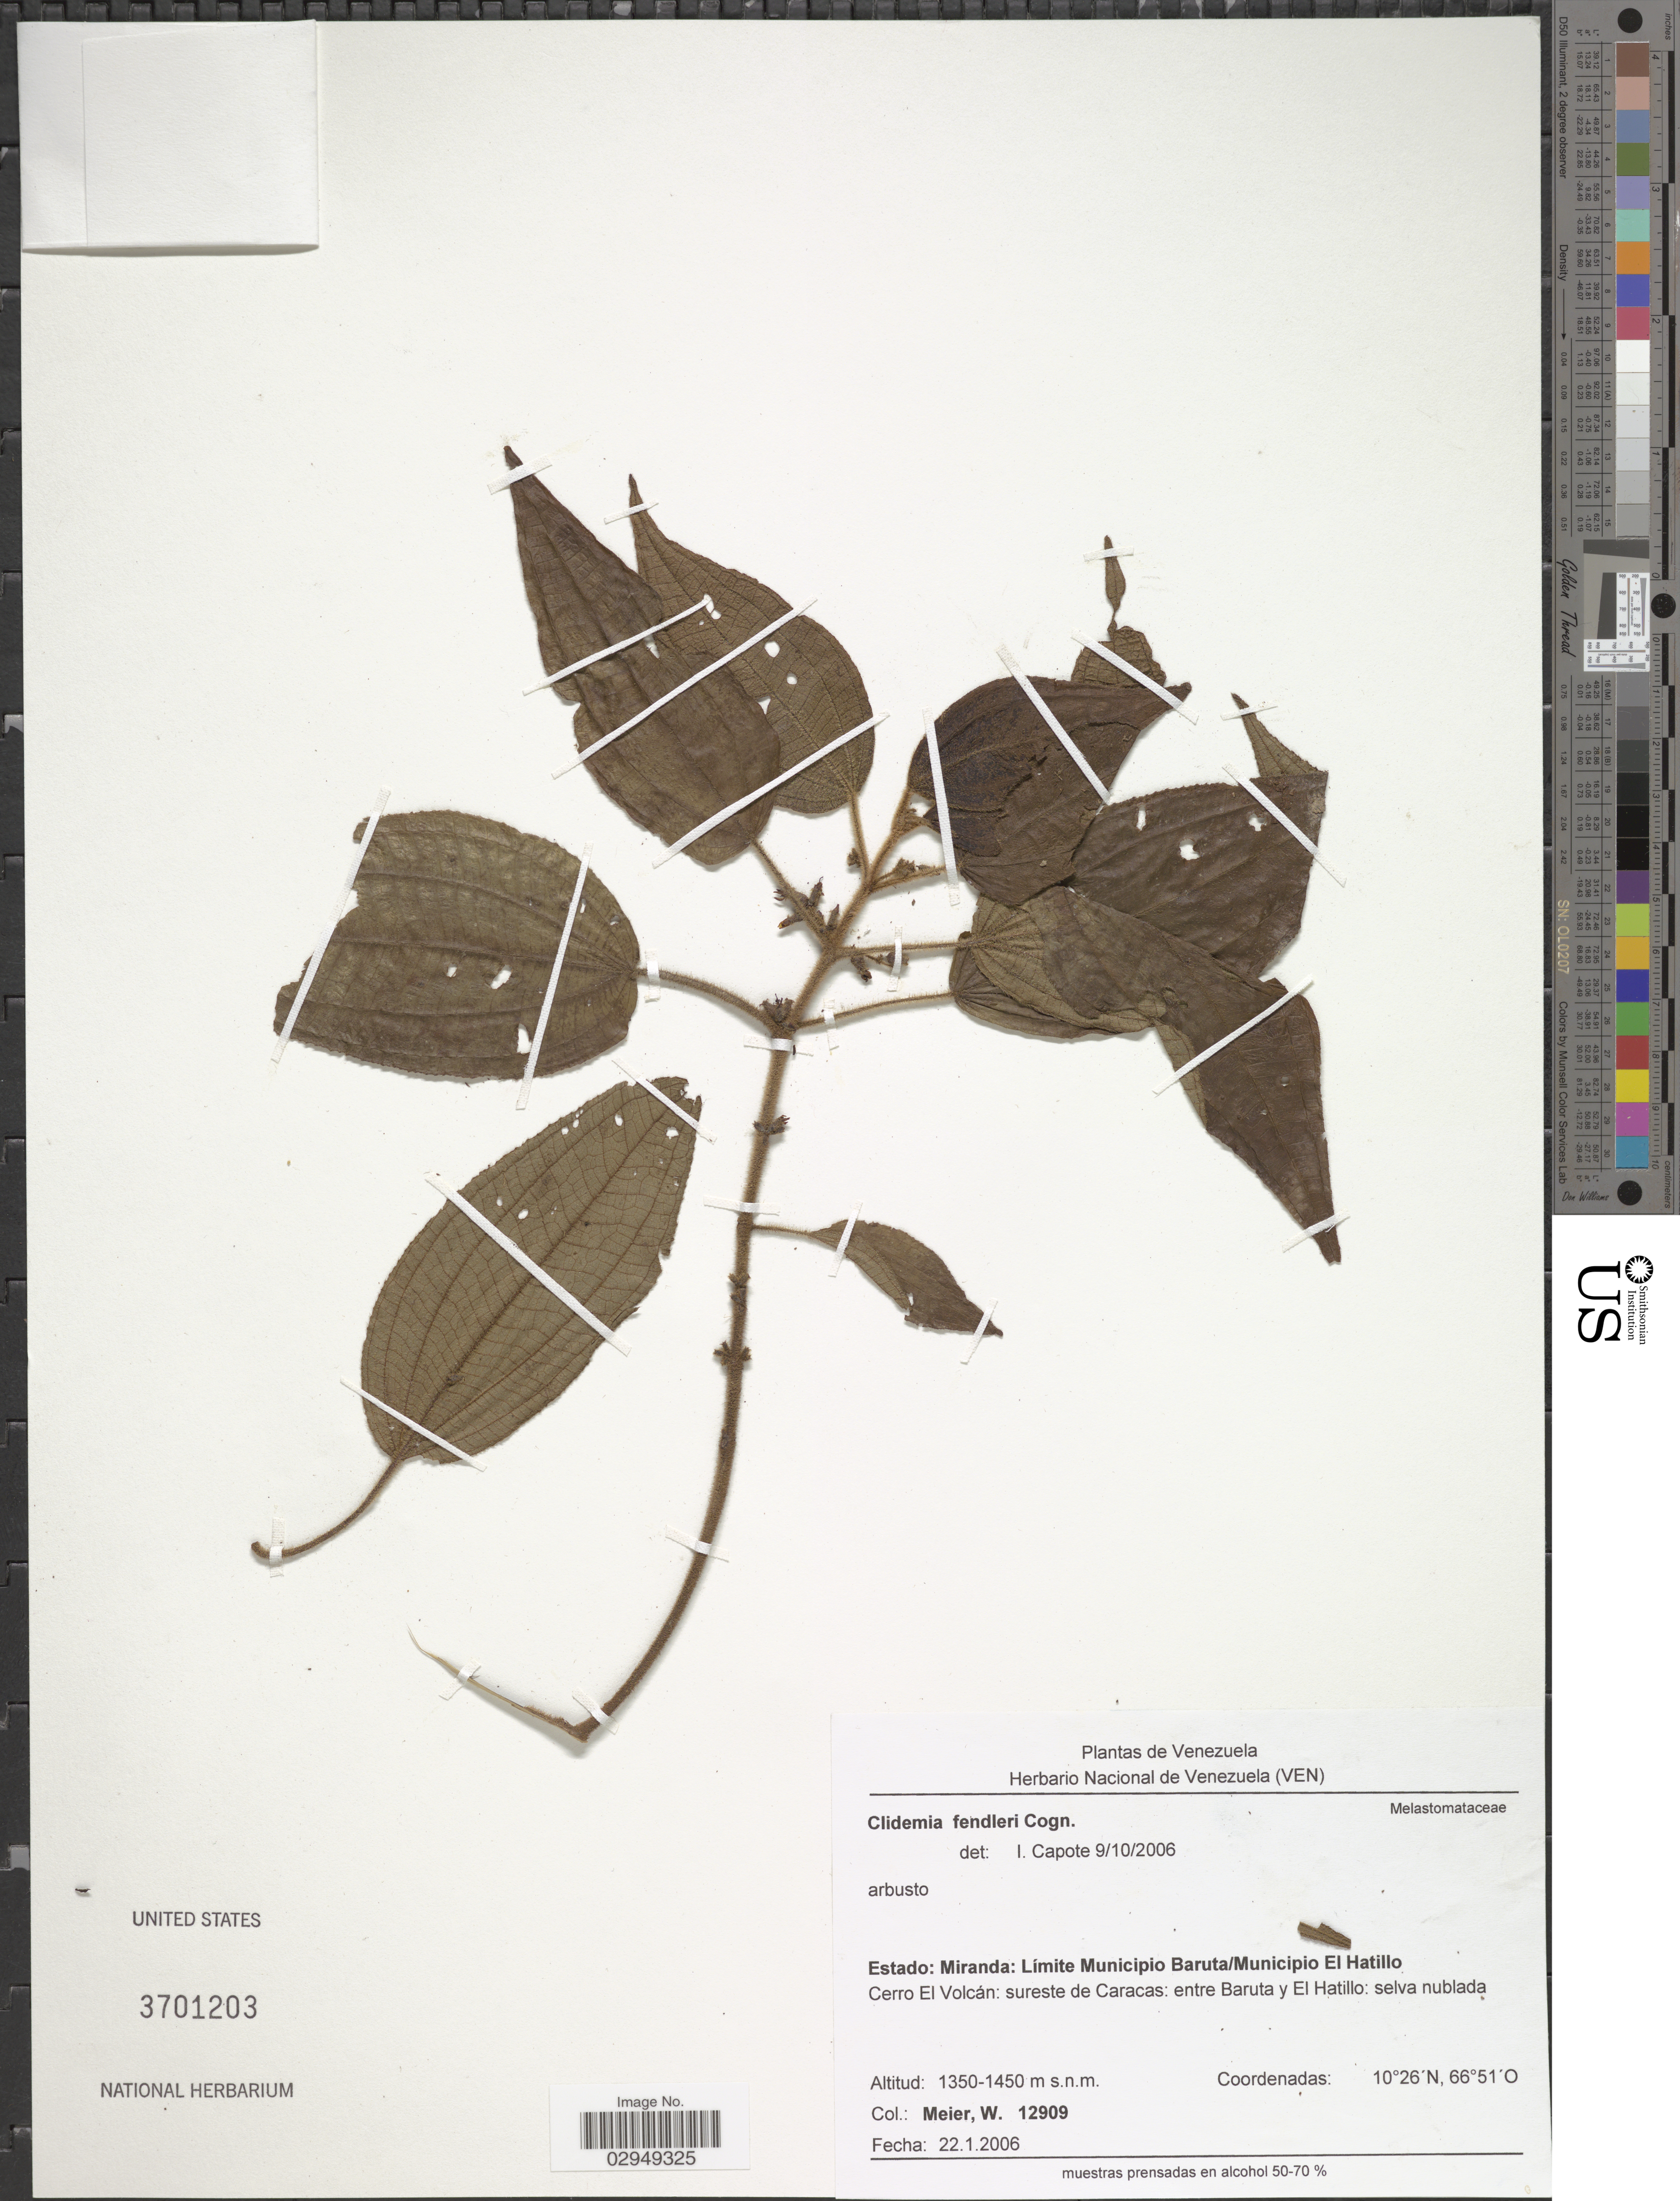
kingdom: Plantae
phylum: Tracheophyta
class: Magnoliopsida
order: Myrtales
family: Melastomataceae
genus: Clidemia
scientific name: Clidemia fendleri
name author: Cogn. in A. DC.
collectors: W. Meier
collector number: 12909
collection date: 2006-01-22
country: Venezuela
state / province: Miranda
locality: Estado: Miranda: Límite Municipio Baruta/ Municipio El Hatillo. Cerro El Volcán: sureste de Caracas: entre Baruta y El Hatillo.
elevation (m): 1350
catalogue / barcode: US 3701203